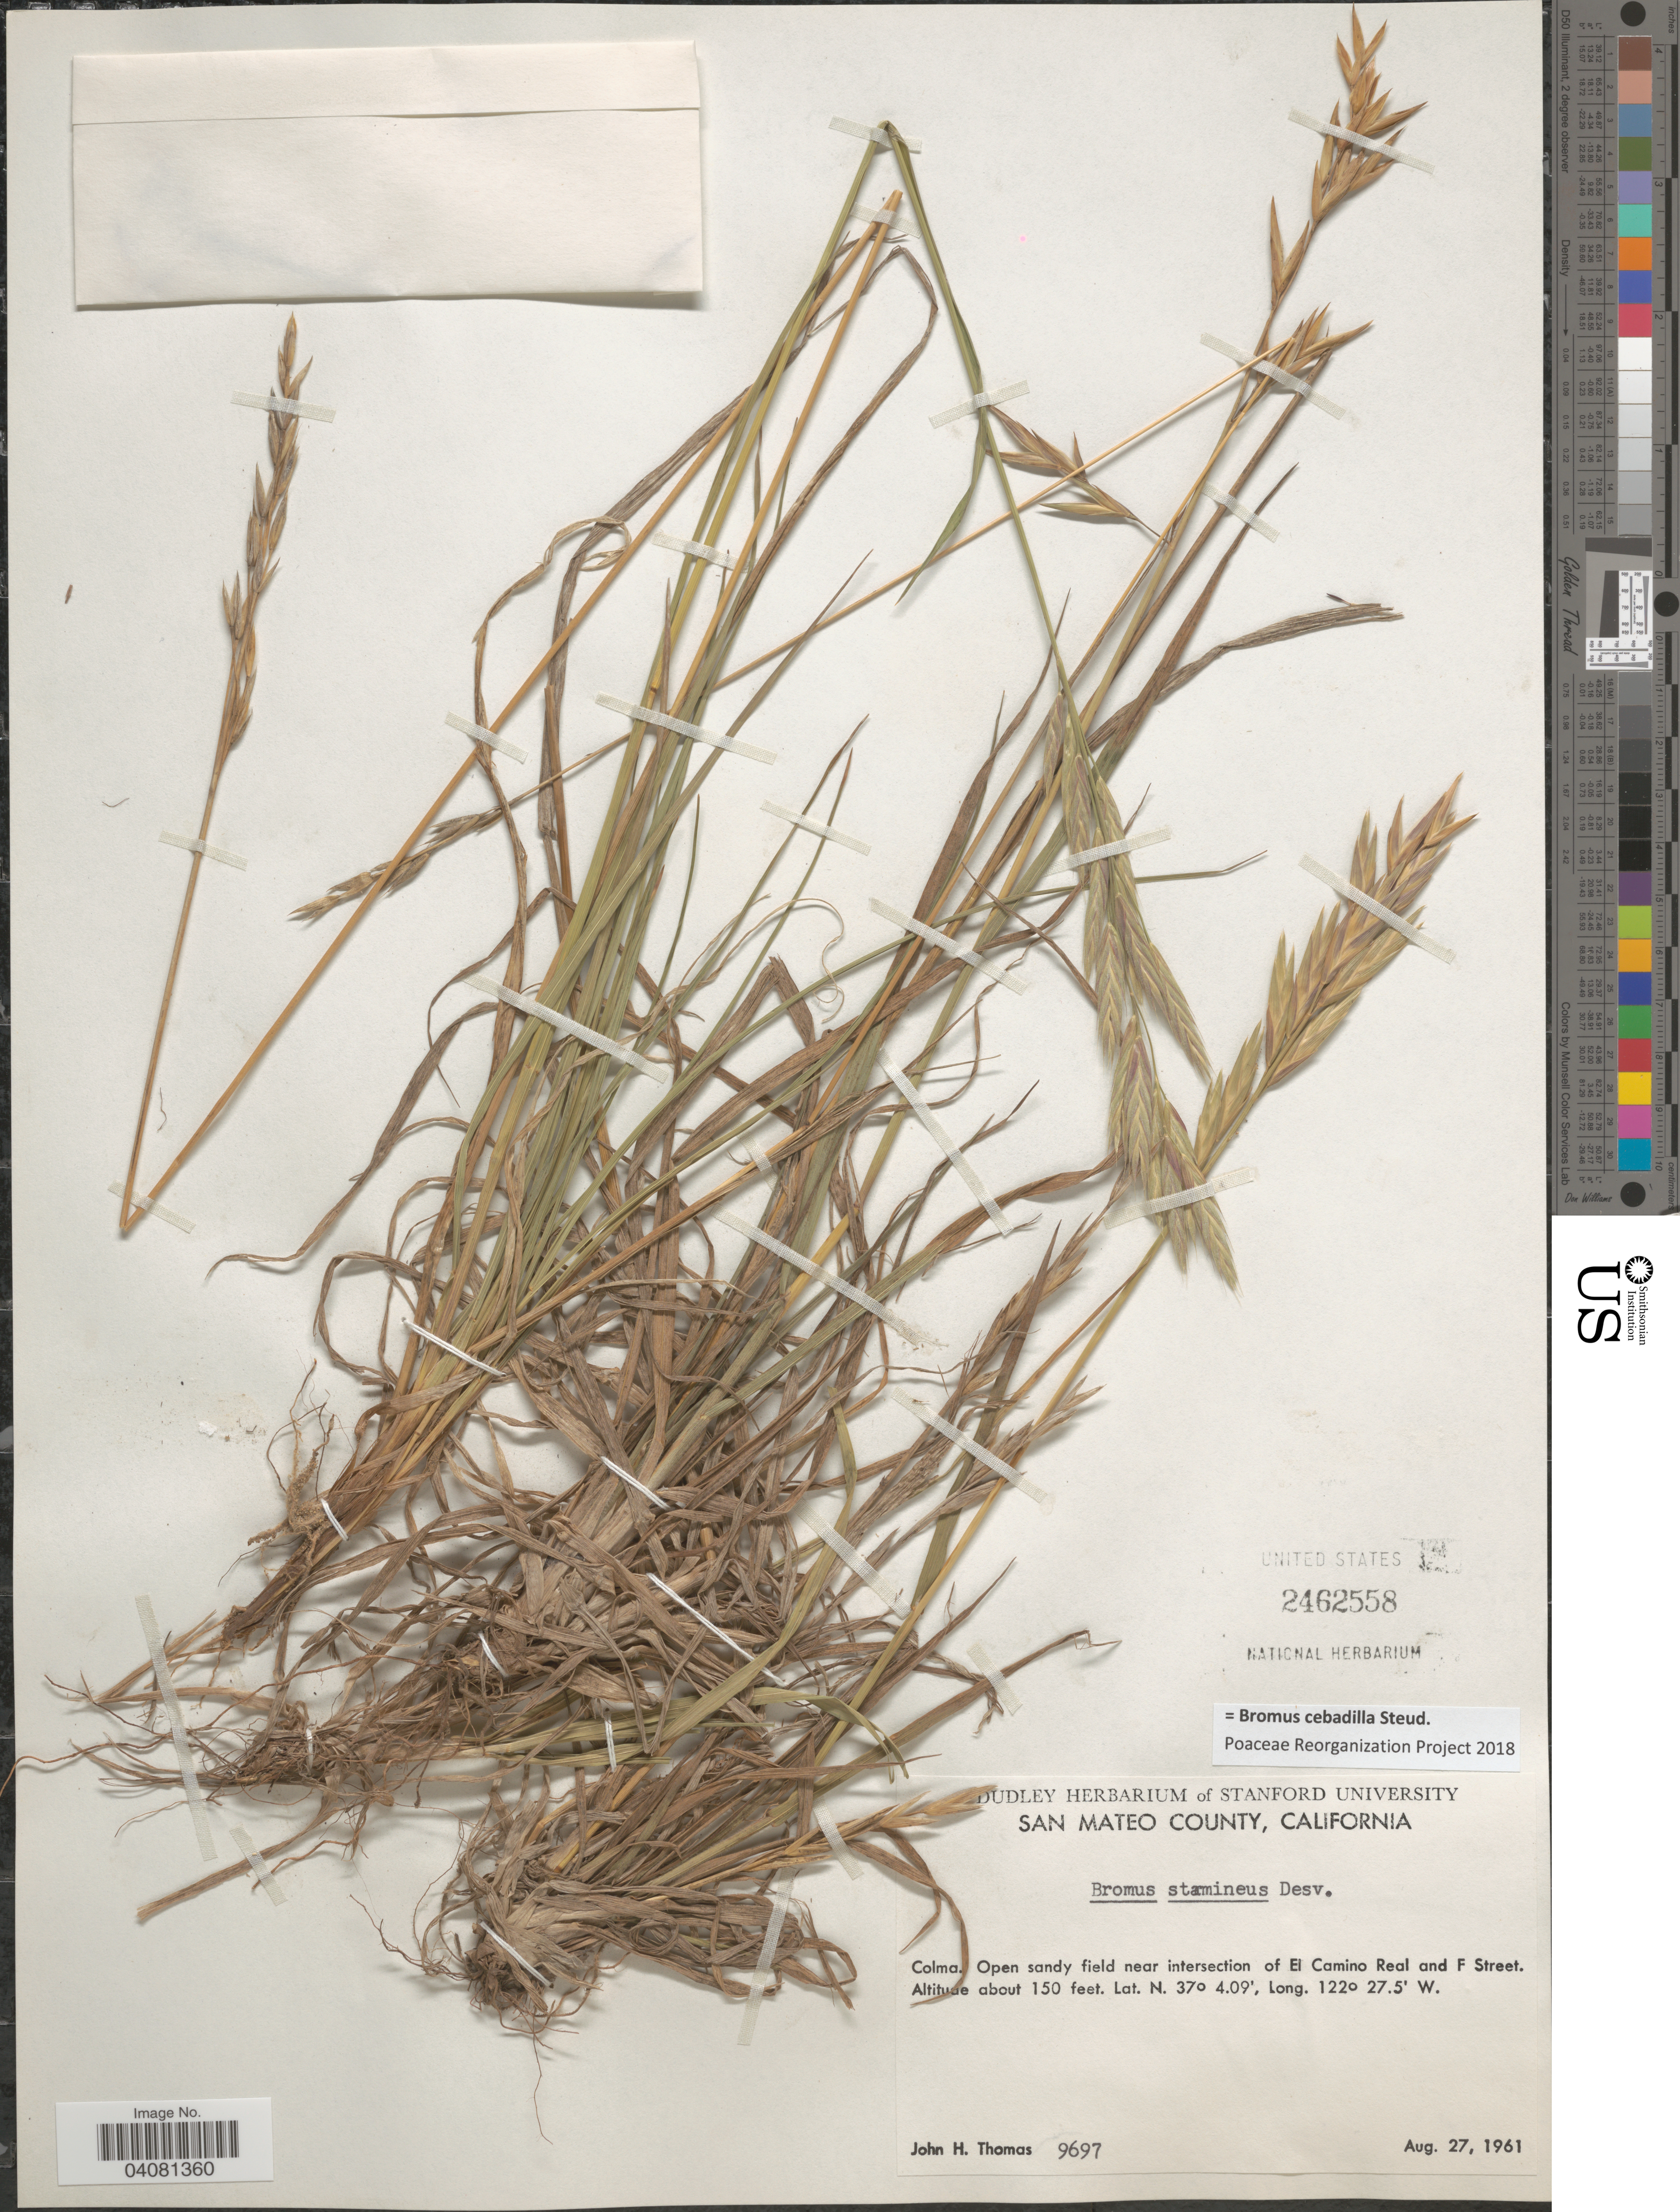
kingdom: Plantae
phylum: Tracheophyta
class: Liliopsida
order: Poales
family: Poaceae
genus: Bromus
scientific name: Bromus cebadilla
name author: Steud.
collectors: J. H. Thomas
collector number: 9697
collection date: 1961-08-27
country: United States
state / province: California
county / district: San Mateo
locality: San Mateo County. Colma. Open sandy field near intersection of El Camino Real and F Street.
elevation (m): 46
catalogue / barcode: US 2462558